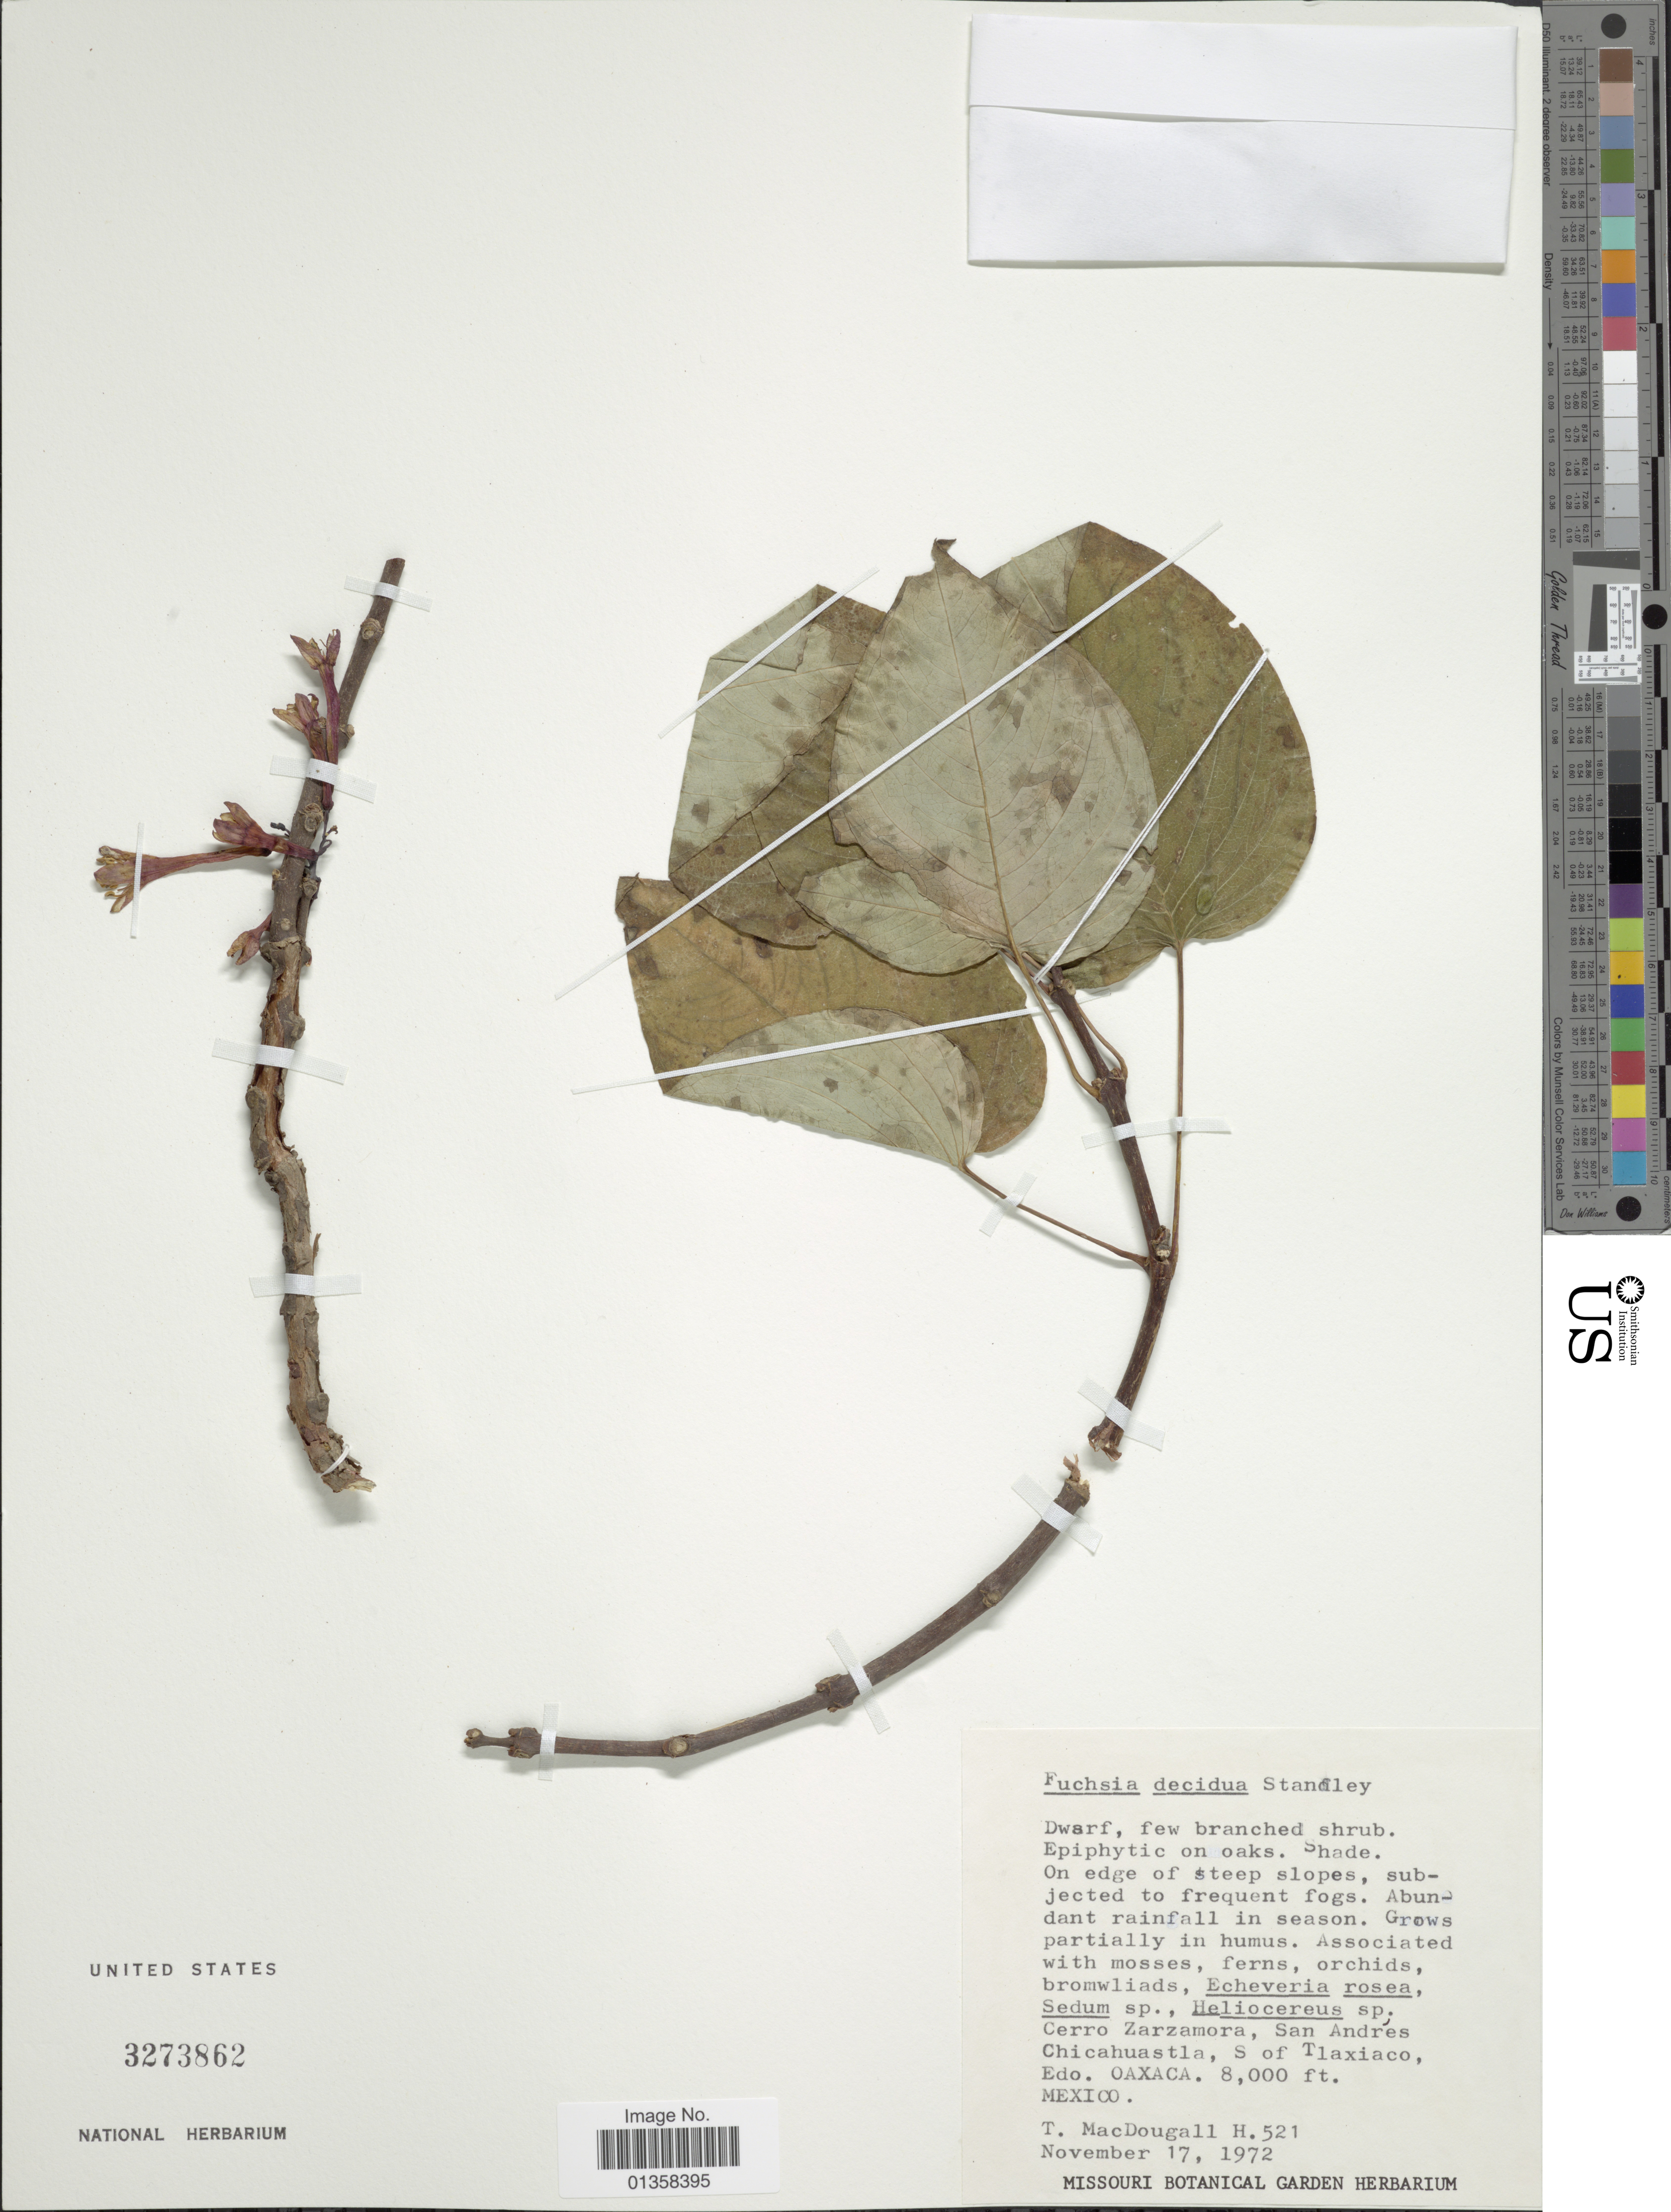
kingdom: Plantae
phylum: Tracheophyta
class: Magnoliopsida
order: Myrtales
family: Onagraceae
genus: Fuchsia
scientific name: Fuchsia decidua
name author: Standl.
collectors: T. B. MacDougall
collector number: H521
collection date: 1972-11-17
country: Mexico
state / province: Oaxaca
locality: Cerro Zarzamora, San Andres Chicahuastla, S of Tlaxiaco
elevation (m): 2438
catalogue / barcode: US 3273862